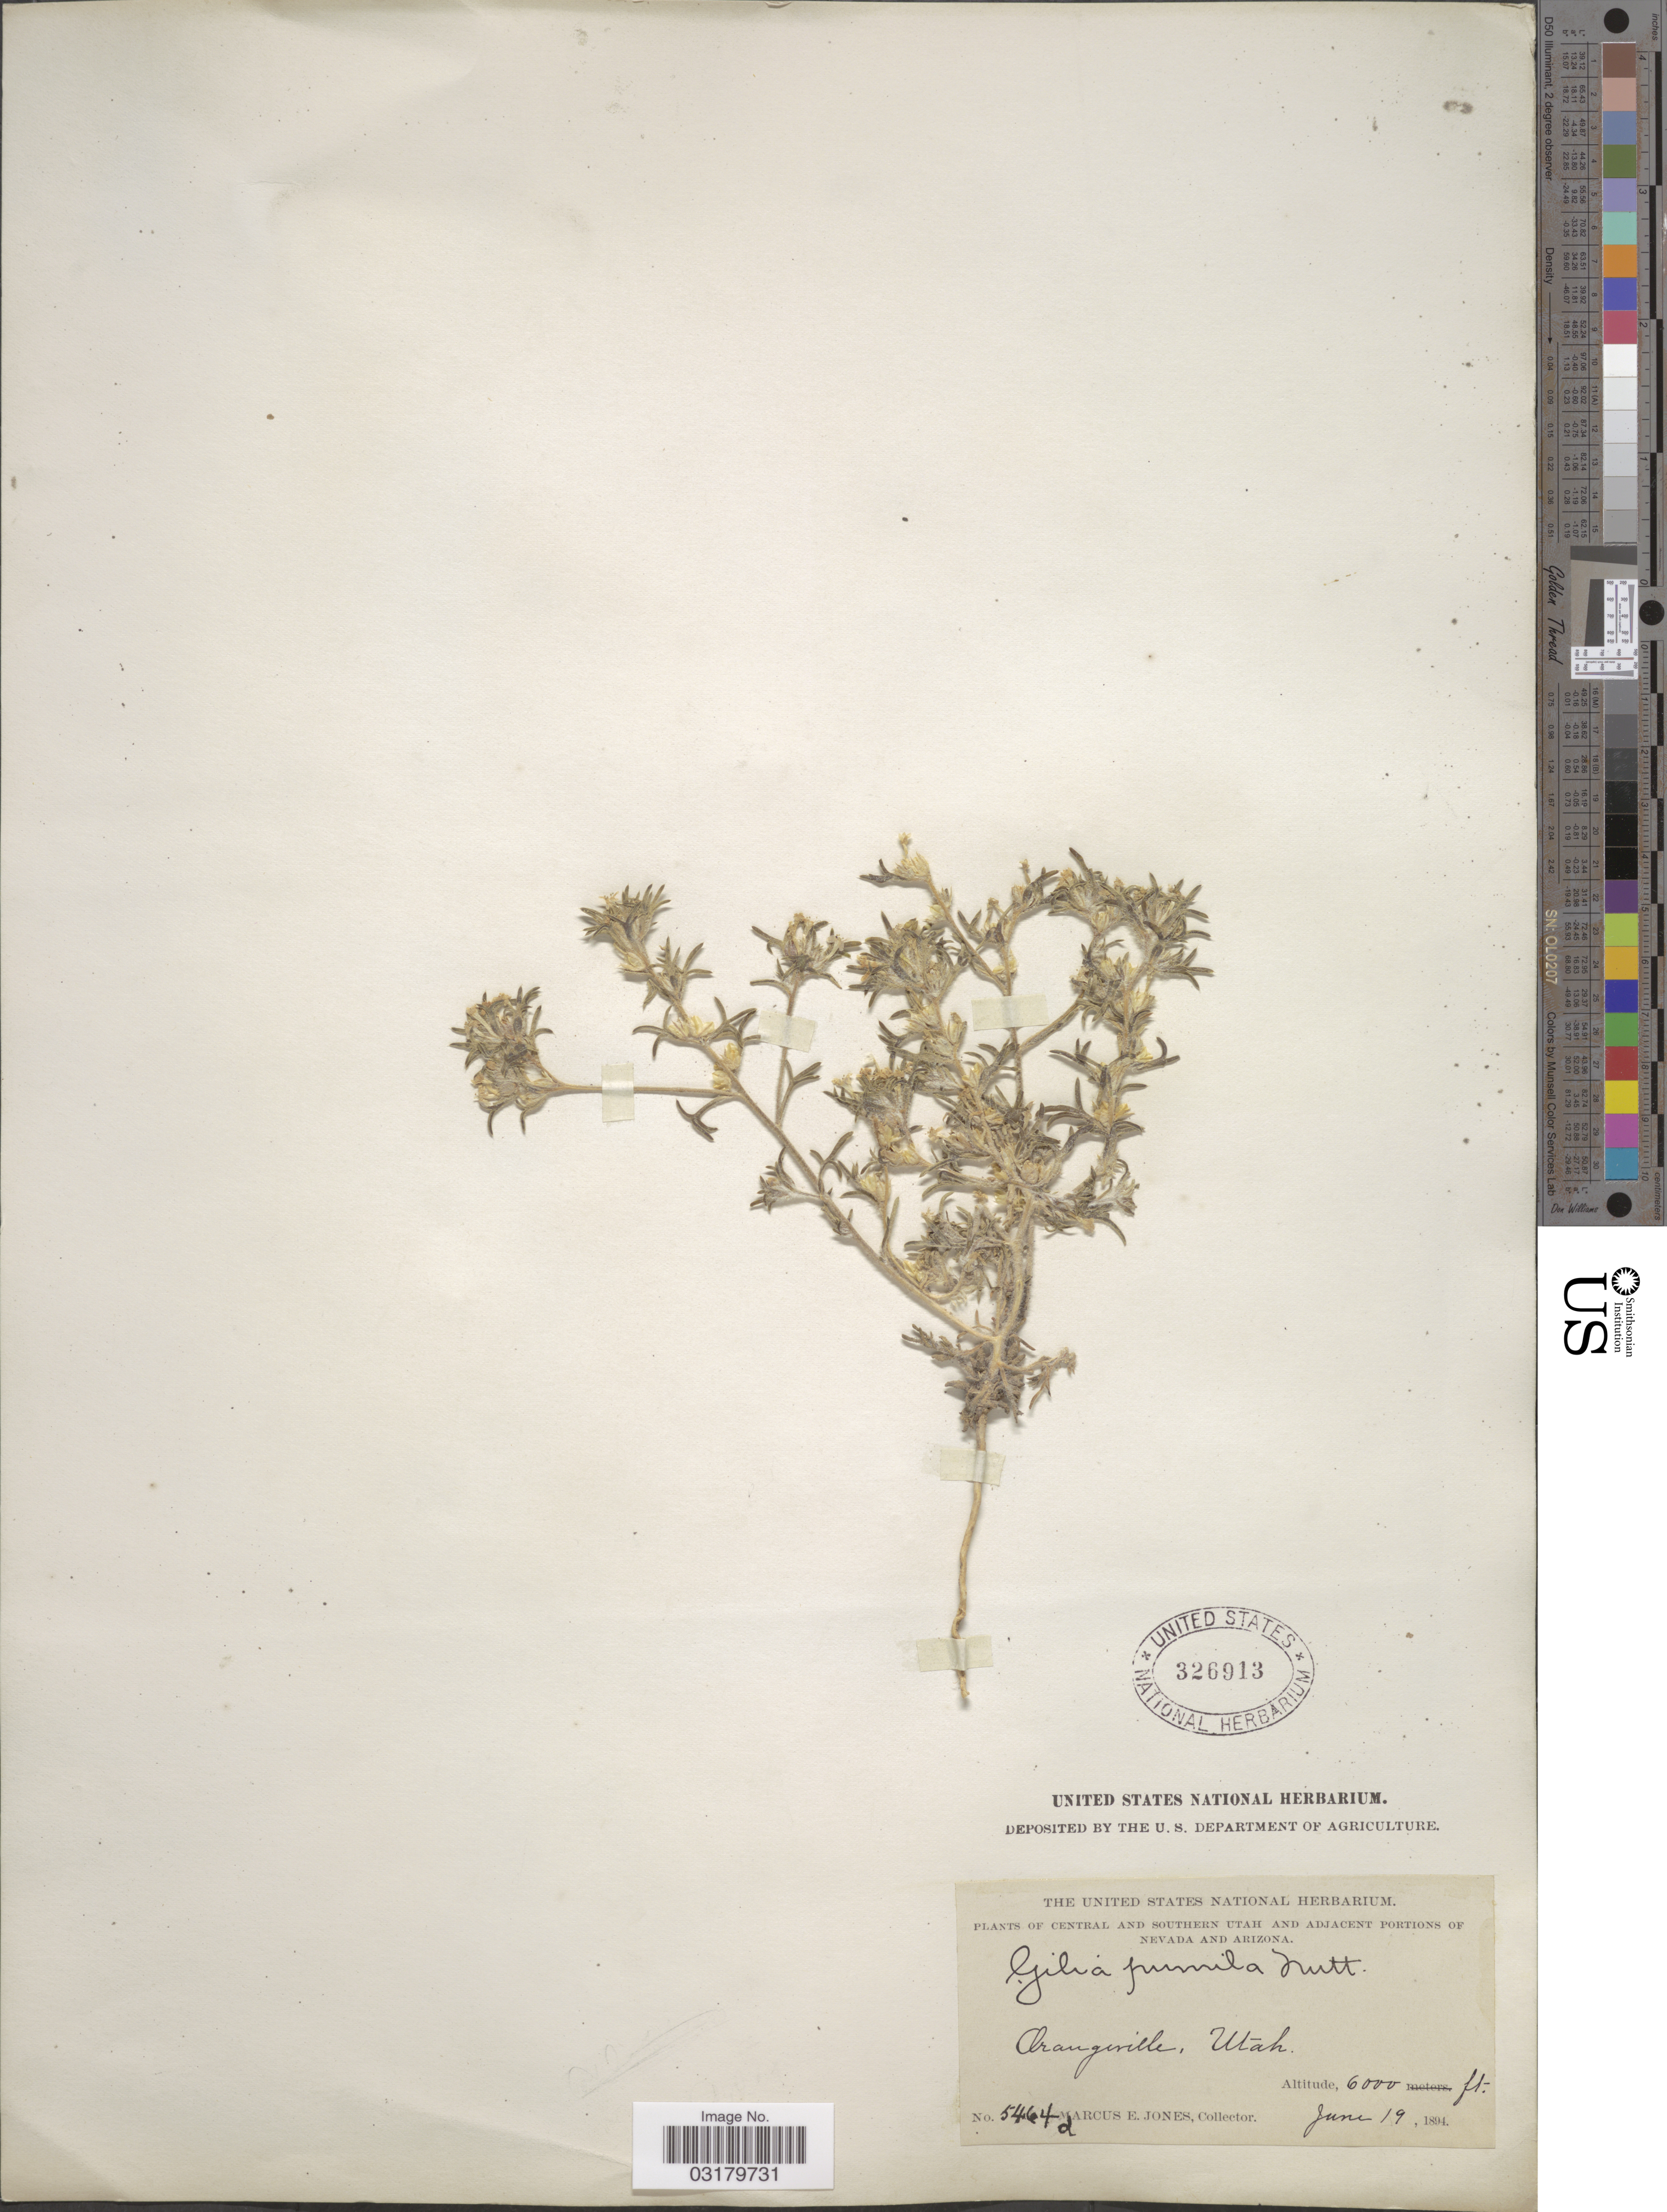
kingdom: Plantae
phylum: Tracheophyta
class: Magnoliopsida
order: Ericales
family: Polemoniaceae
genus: Ipomopsis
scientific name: Ipomopsis pumila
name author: (Nutt.) V.E. Grant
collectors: M. E. Jones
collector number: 6454d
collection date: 1894-06-19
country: United States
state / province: Utah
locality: Central and Southern Utah. Orangeville.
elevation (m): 1829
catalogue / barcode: US 326913